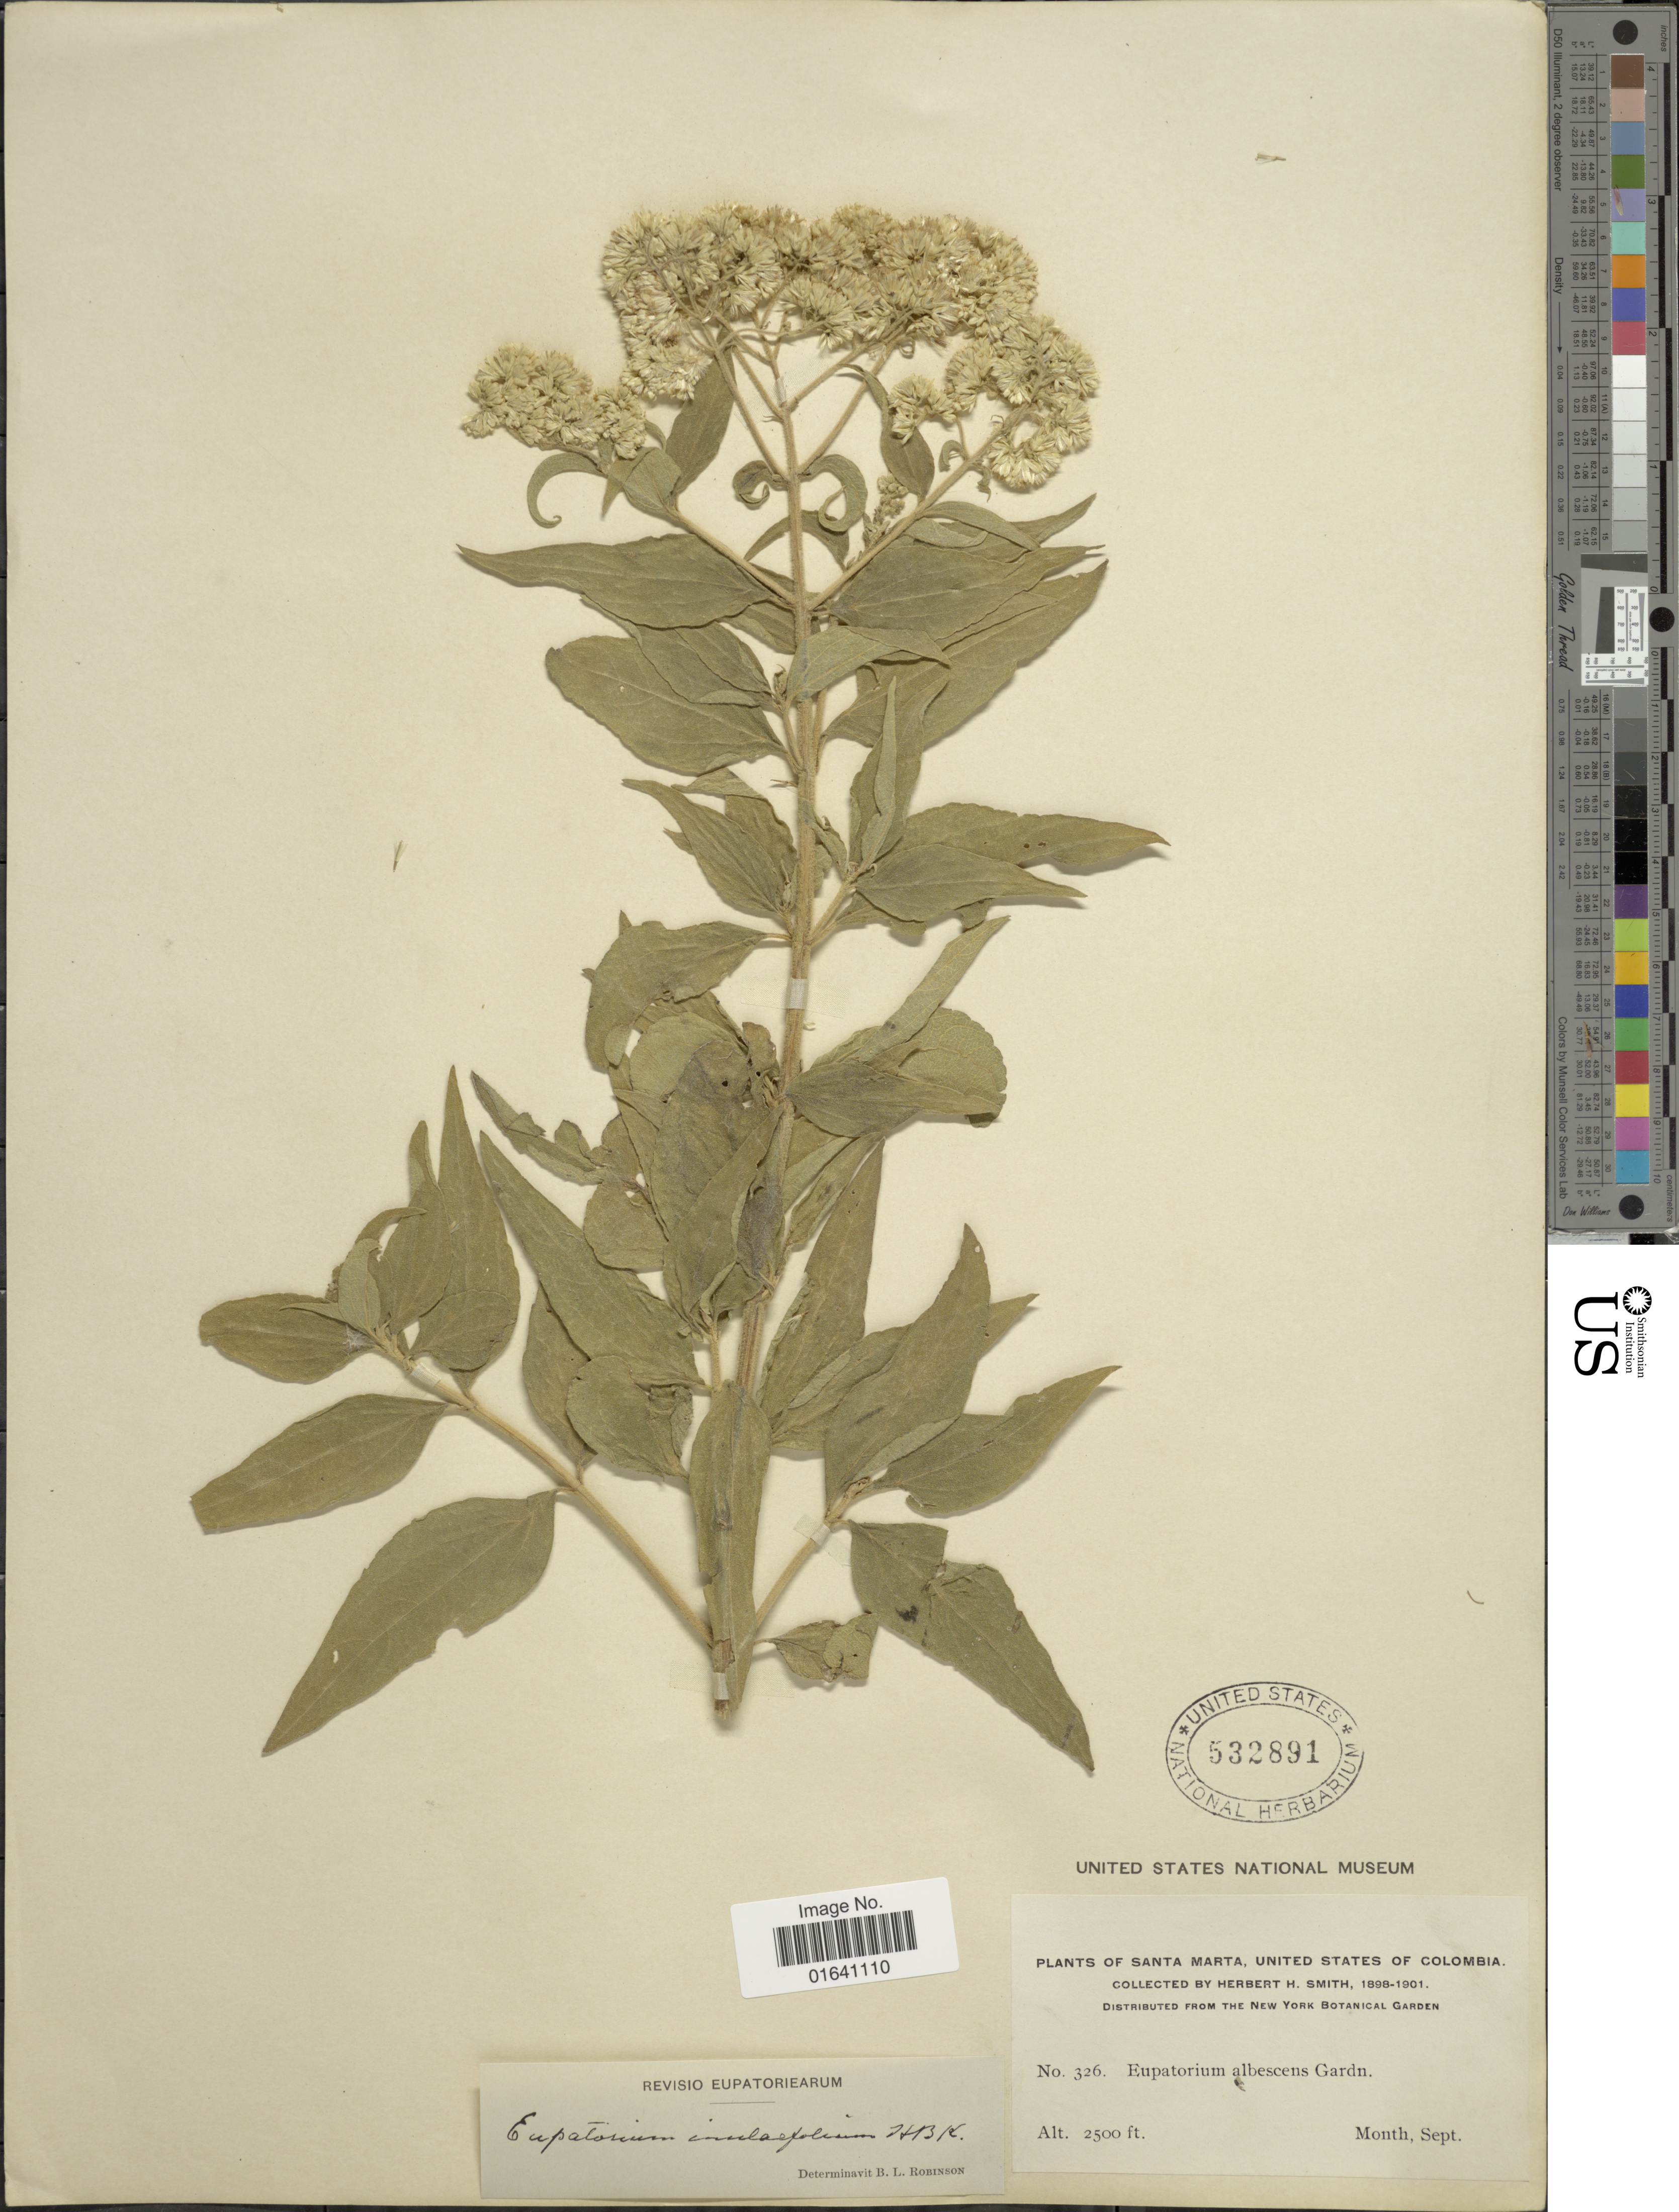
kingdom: Plantae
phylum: Tracheophyta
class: Magnoliopsida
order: Asterales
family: Asteraceae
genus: Austroeupatorium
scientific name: Austroeupatorium inulaefolium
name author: (Kunth) R.M. King & H. Rob.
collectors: Herbert H. Smith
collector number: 326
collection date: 1898-09/1901-09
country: Colombia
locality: Santa Marta, United States of Colombia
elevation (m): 762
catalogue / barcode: US 5328991